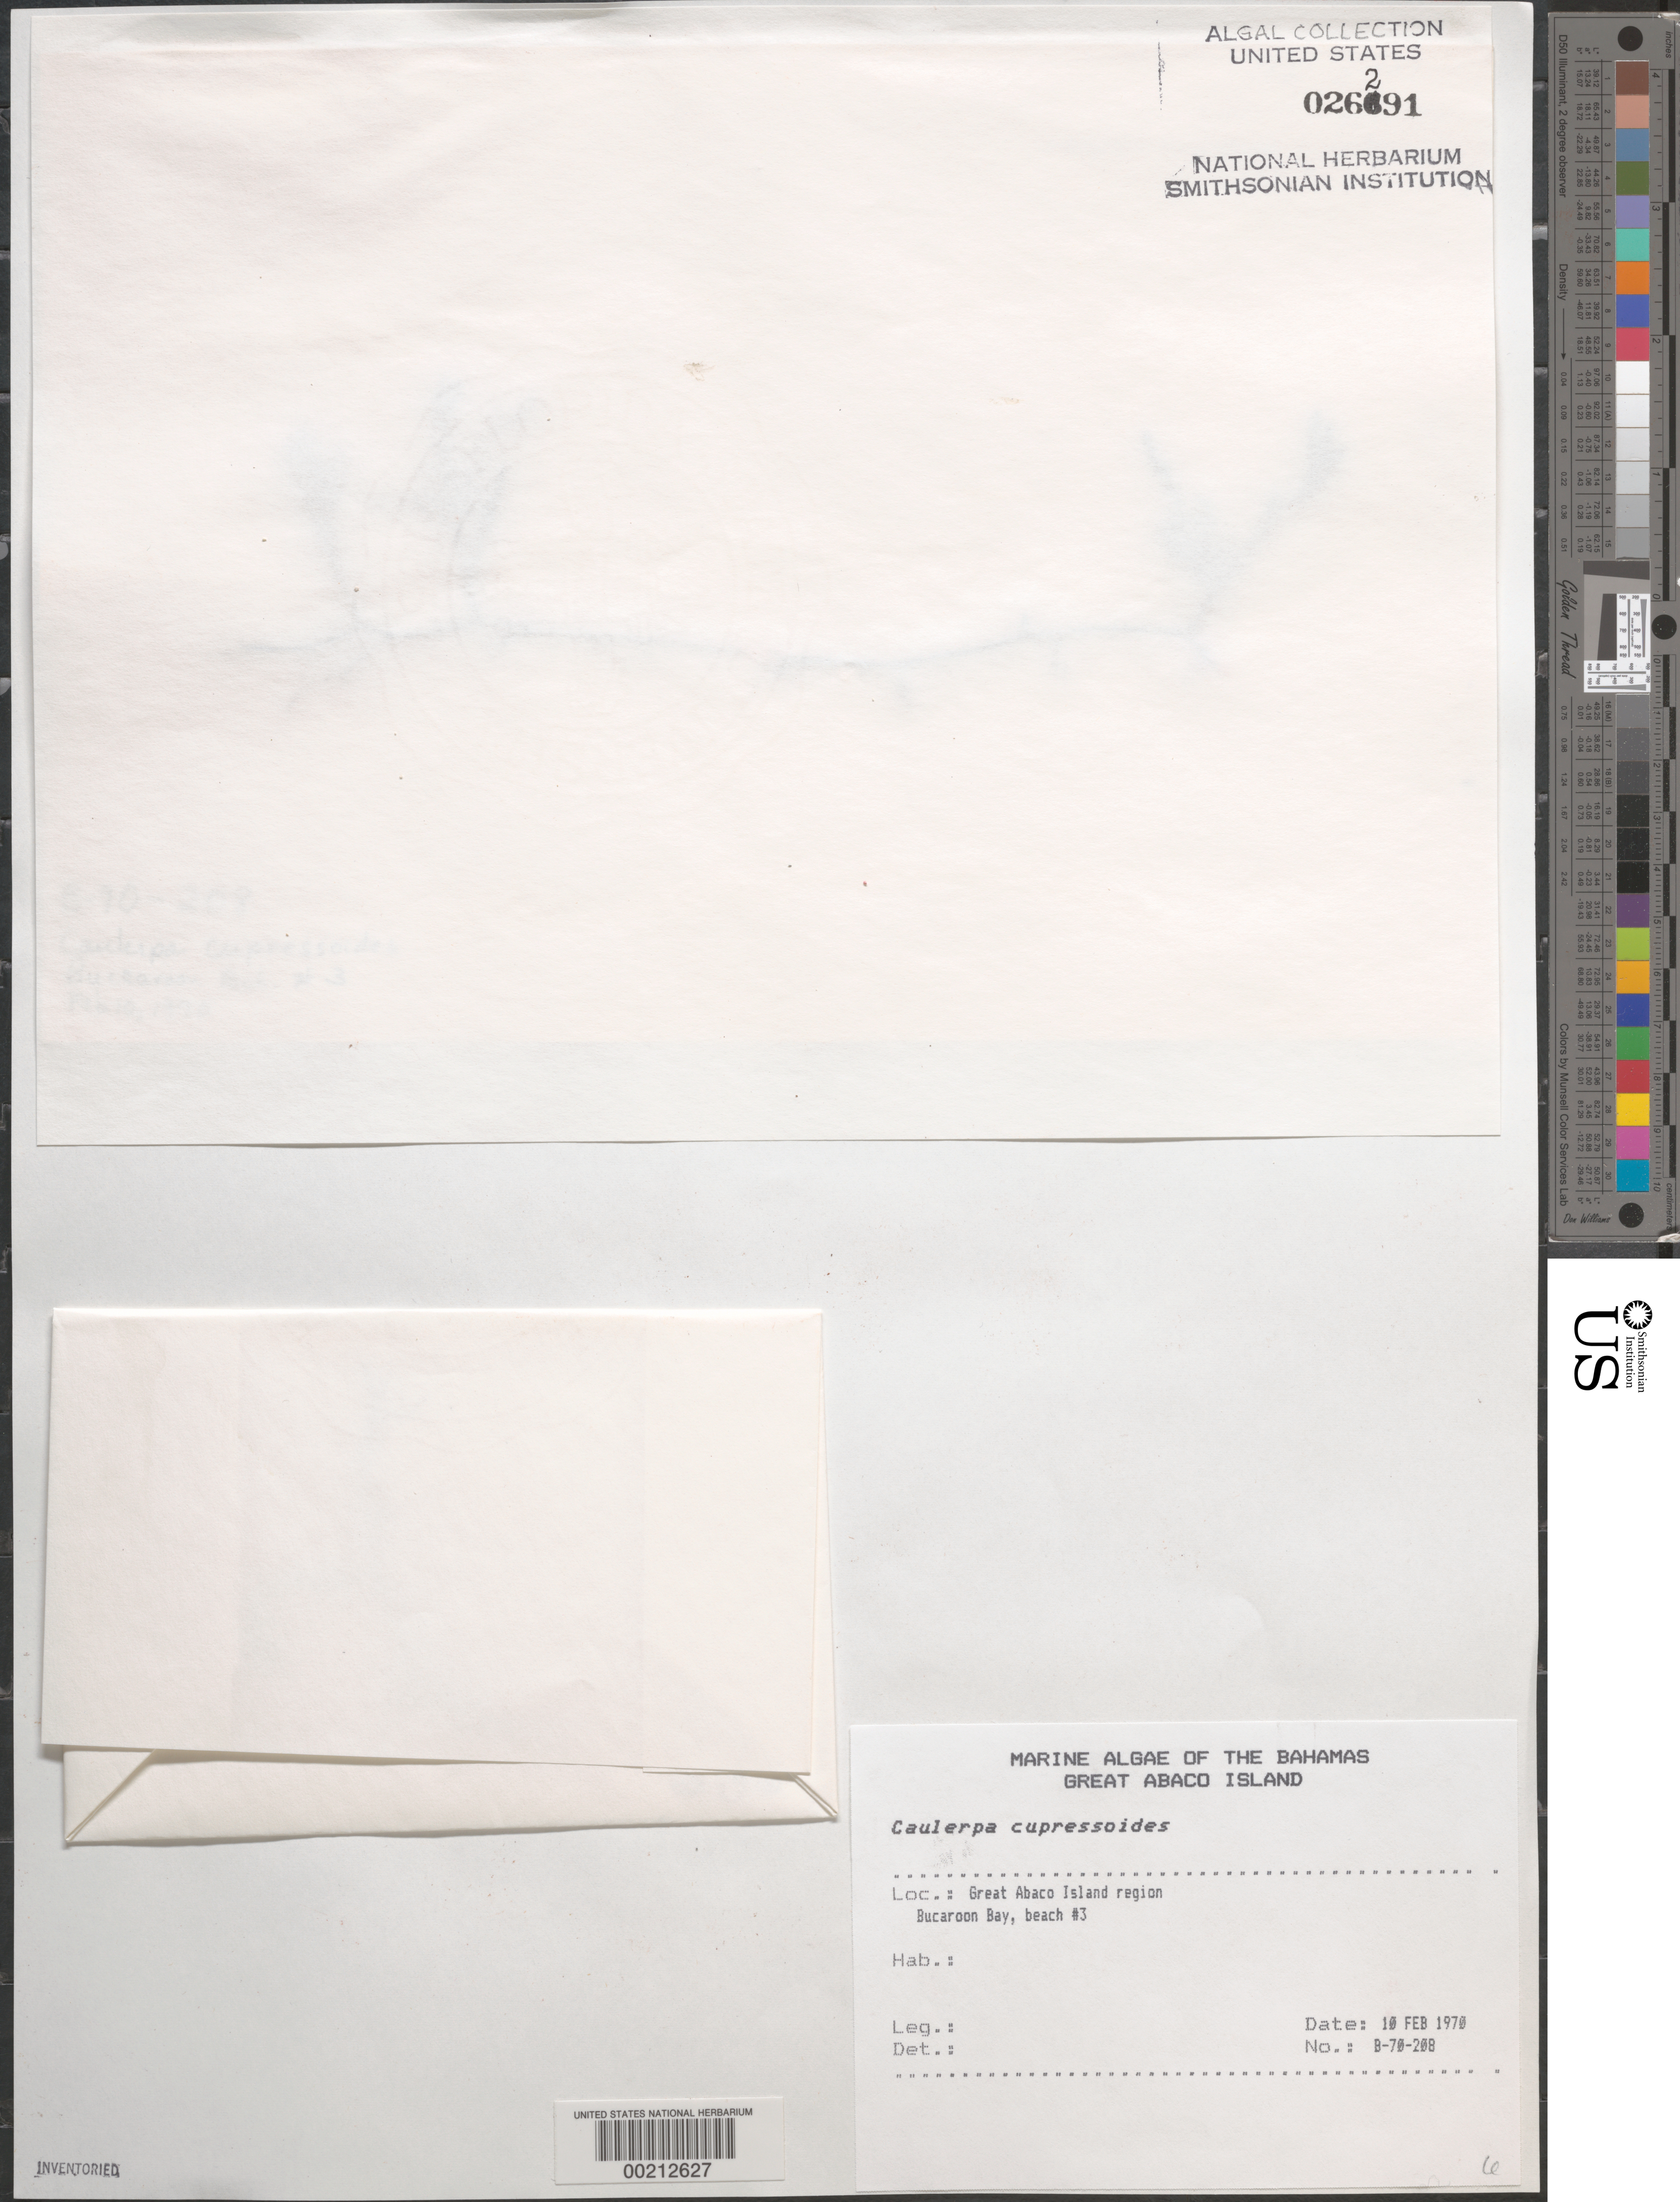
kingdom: Plantae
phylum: Chlorophyta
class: Ulvophyceae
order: Bryopsidales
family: Caulerpaceae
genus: Caulerpa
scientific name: Caulerpa cupressoides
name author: (Vahl) C. Agardh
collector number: B-70-208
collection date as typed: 10 Feb 1970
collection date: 1970-02-10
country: Bahamas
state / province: Abaco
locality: Buckaroon bay, great abaco island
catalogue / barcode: US 26291